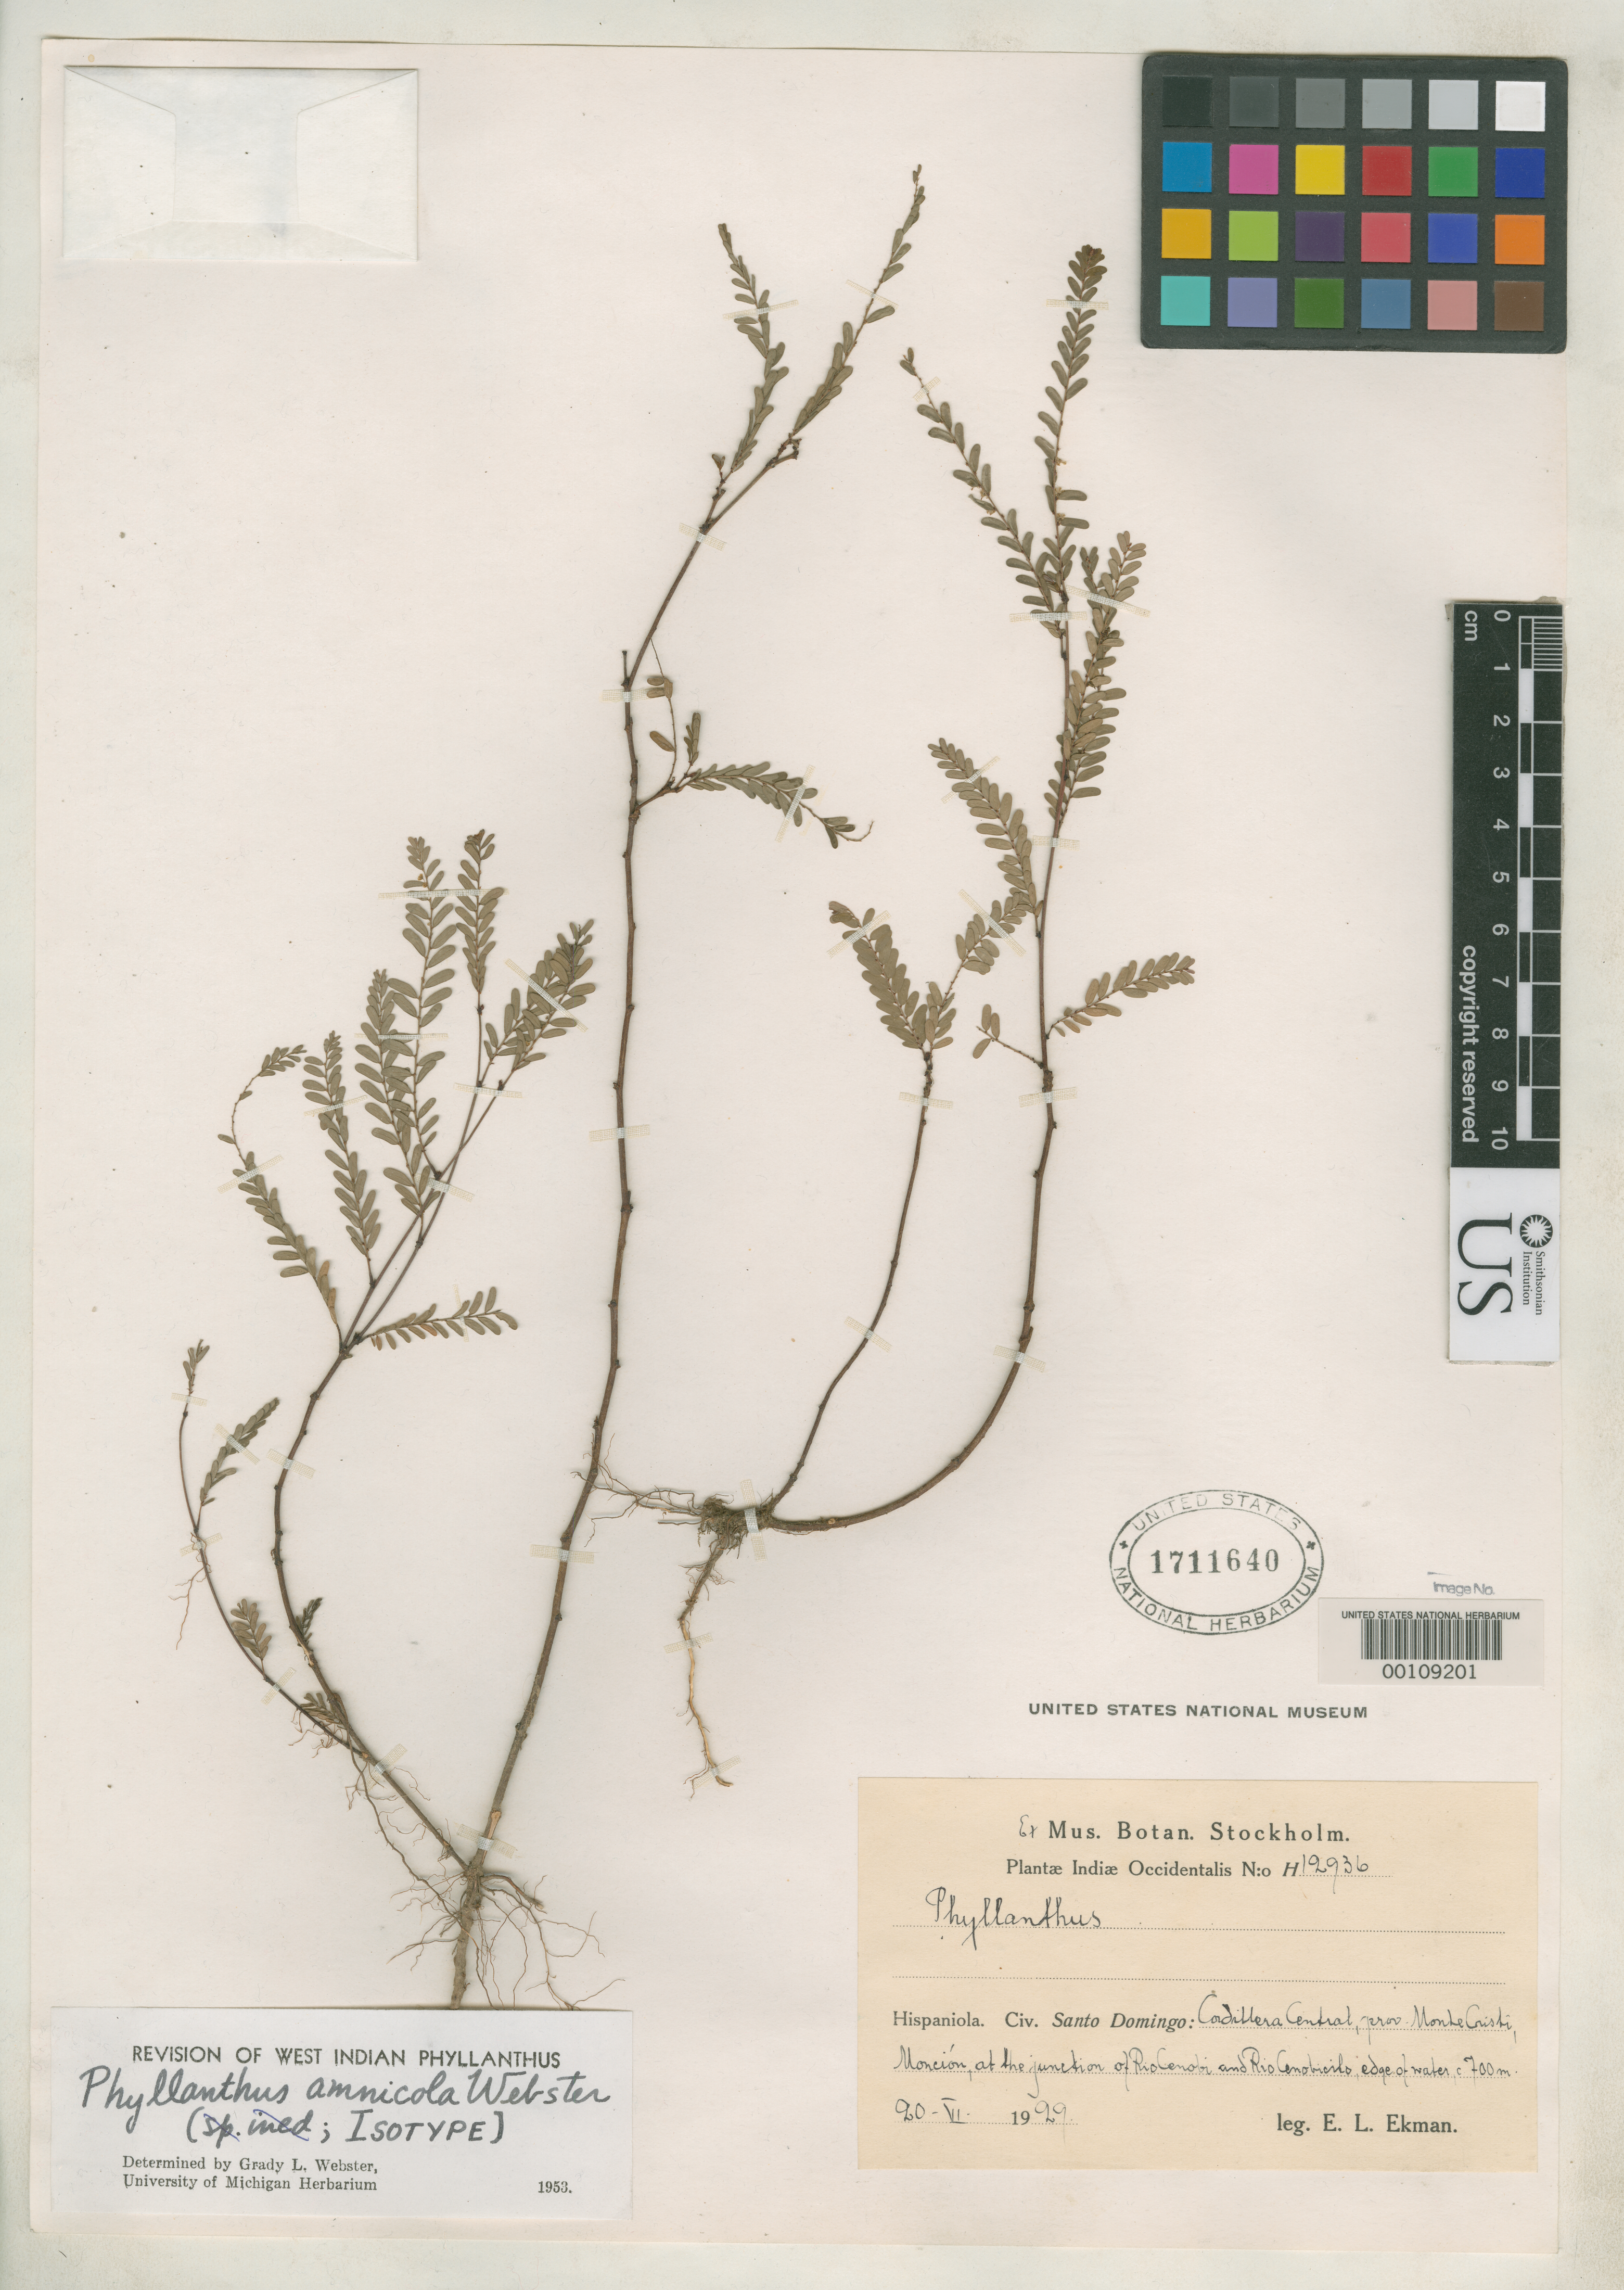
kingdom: Plantae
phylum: Tracheophyta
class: Magnoliopsida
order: Malpighiales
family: Phyllanthaceae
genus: Phyllanthus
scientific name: Phyllanthus amnicola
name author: G.L. Webster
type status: Isotype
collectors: E. L. Ekman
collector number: H 12936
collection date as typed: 20 Jun 1929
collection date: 1929-06-20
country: Dominican Republic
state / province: Monte Cristi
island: Hispaniola Island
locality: Moncion.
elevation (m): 700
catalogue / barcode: US 1711640